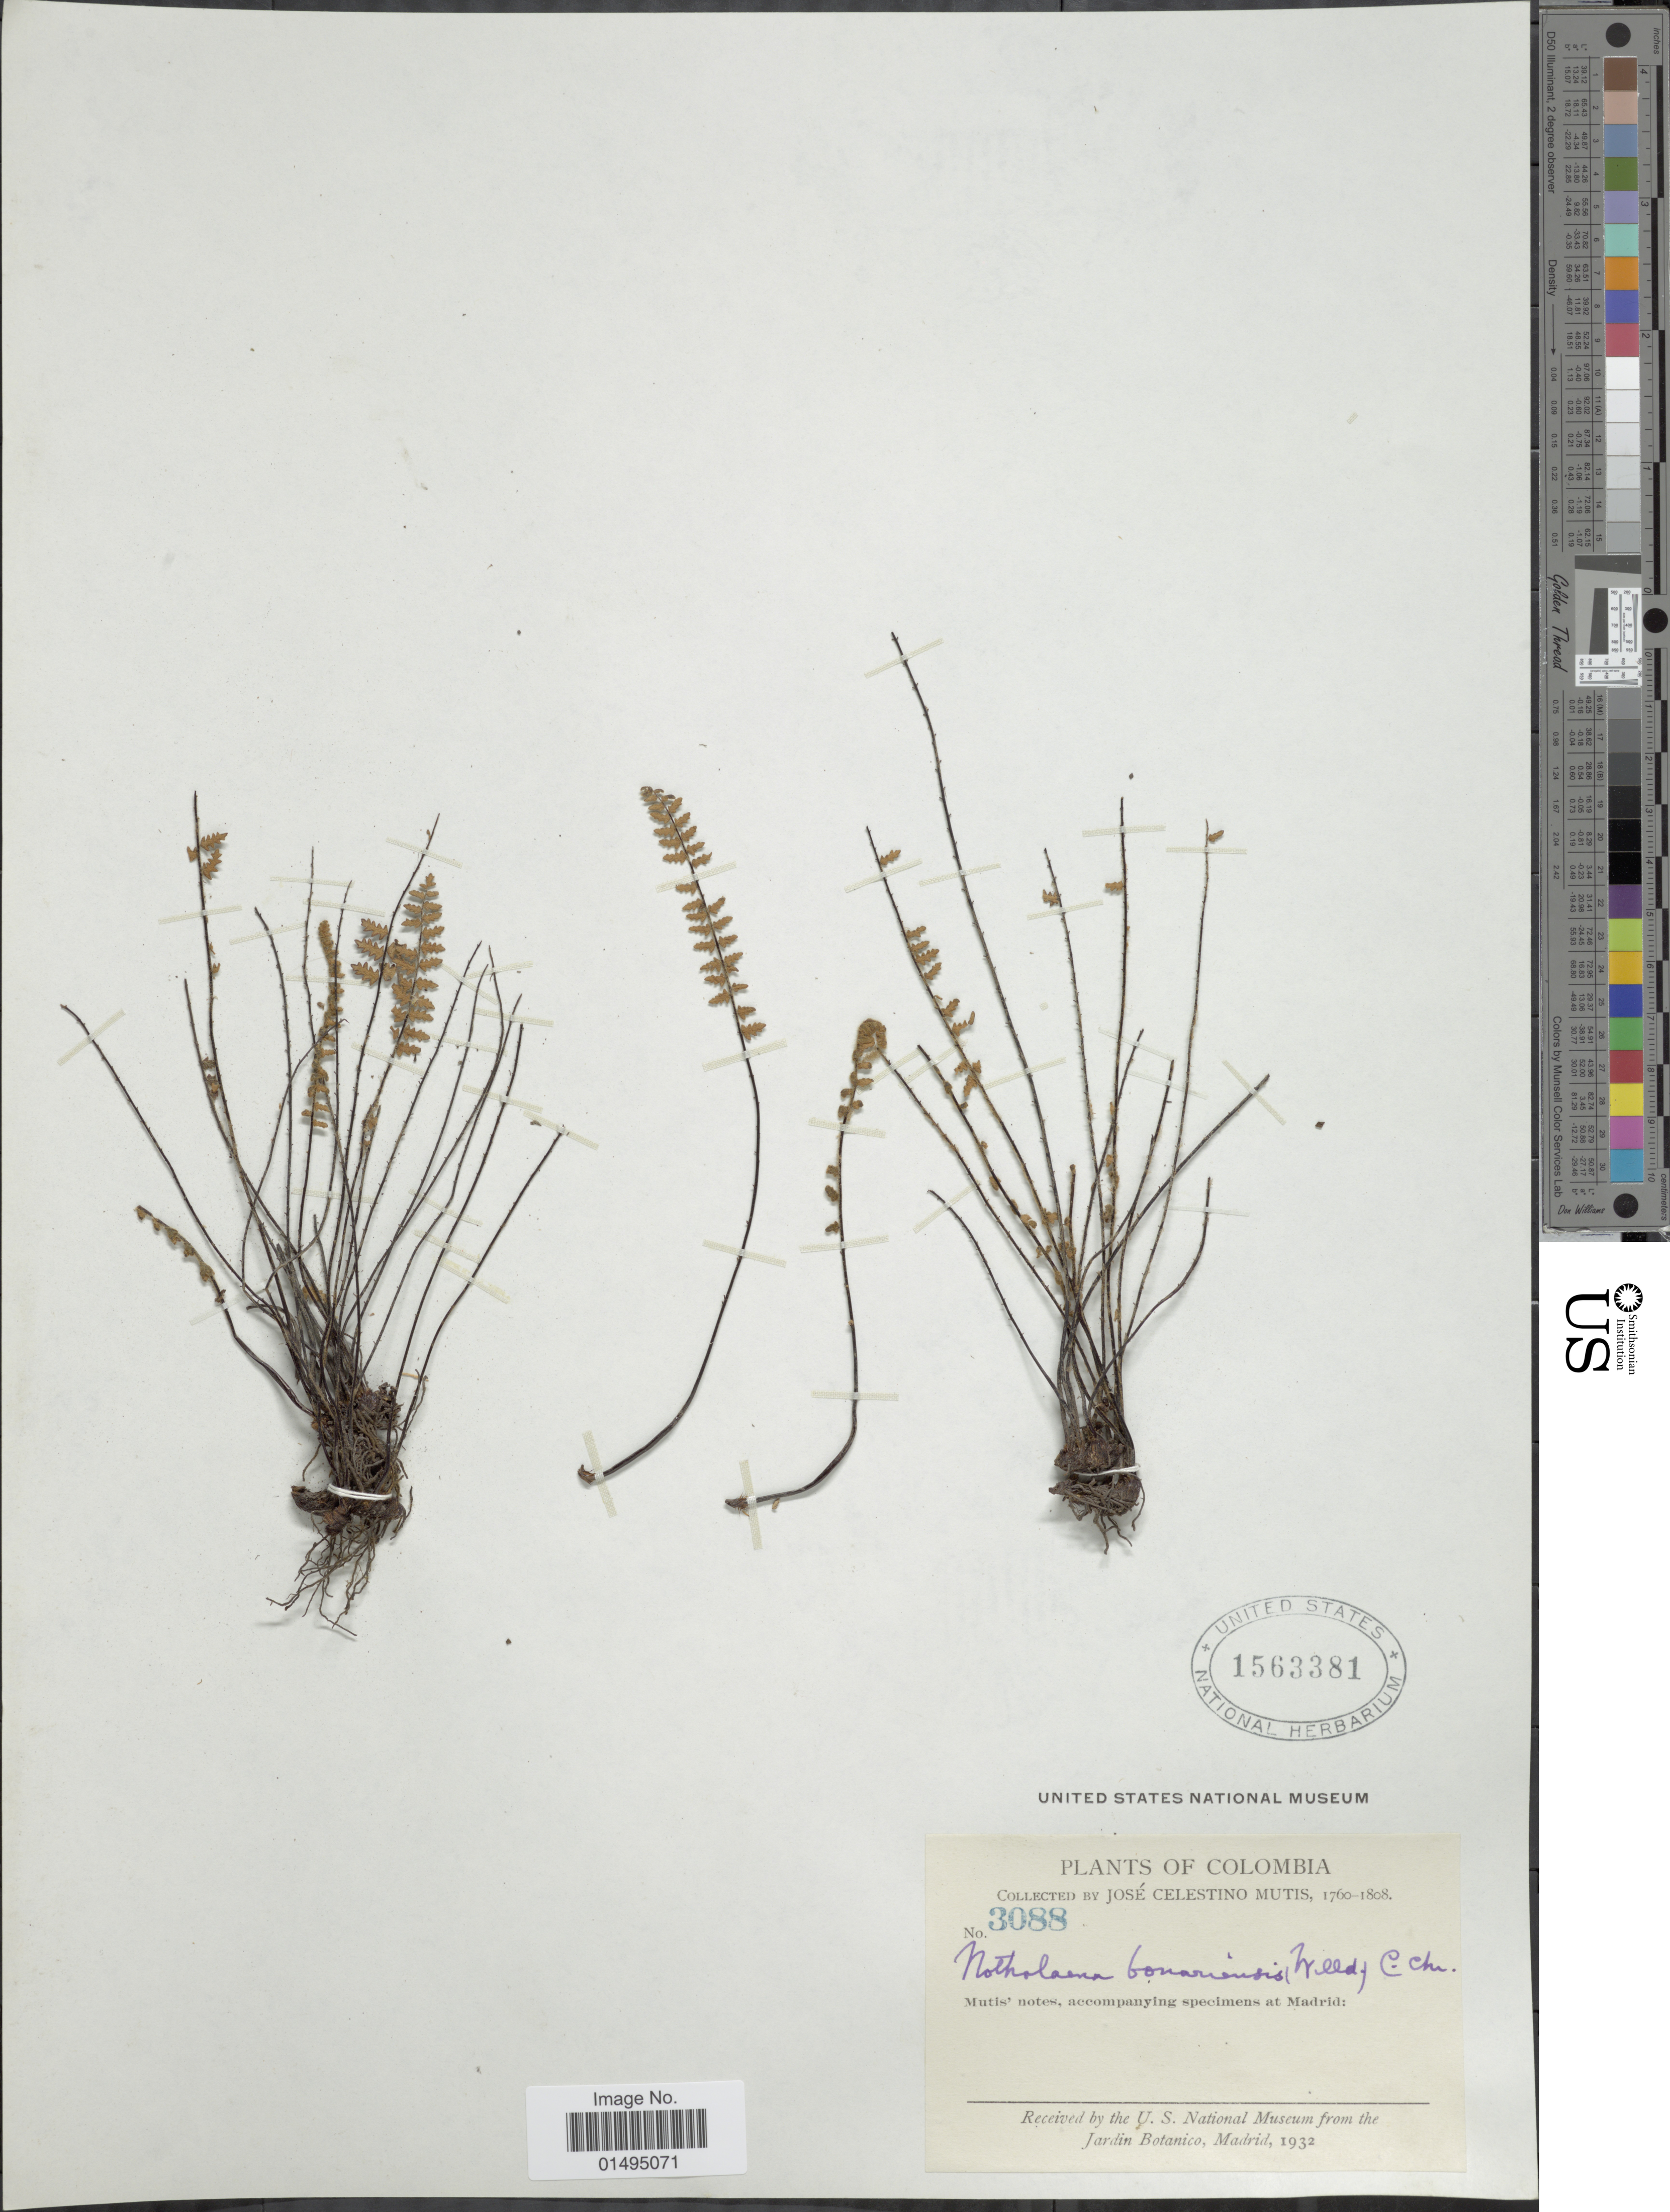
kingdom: Plantae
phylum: Tracheophyta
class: Polypodiopsida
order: Polypodiales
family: Pteridaceae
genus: Myriopteris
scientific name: Myriopteris aurea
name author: (Poir.) Grusz & Windham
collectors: J. C. B. Mutis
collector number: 3088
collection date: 1760/1808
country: Colombia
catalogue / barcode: US 1563381